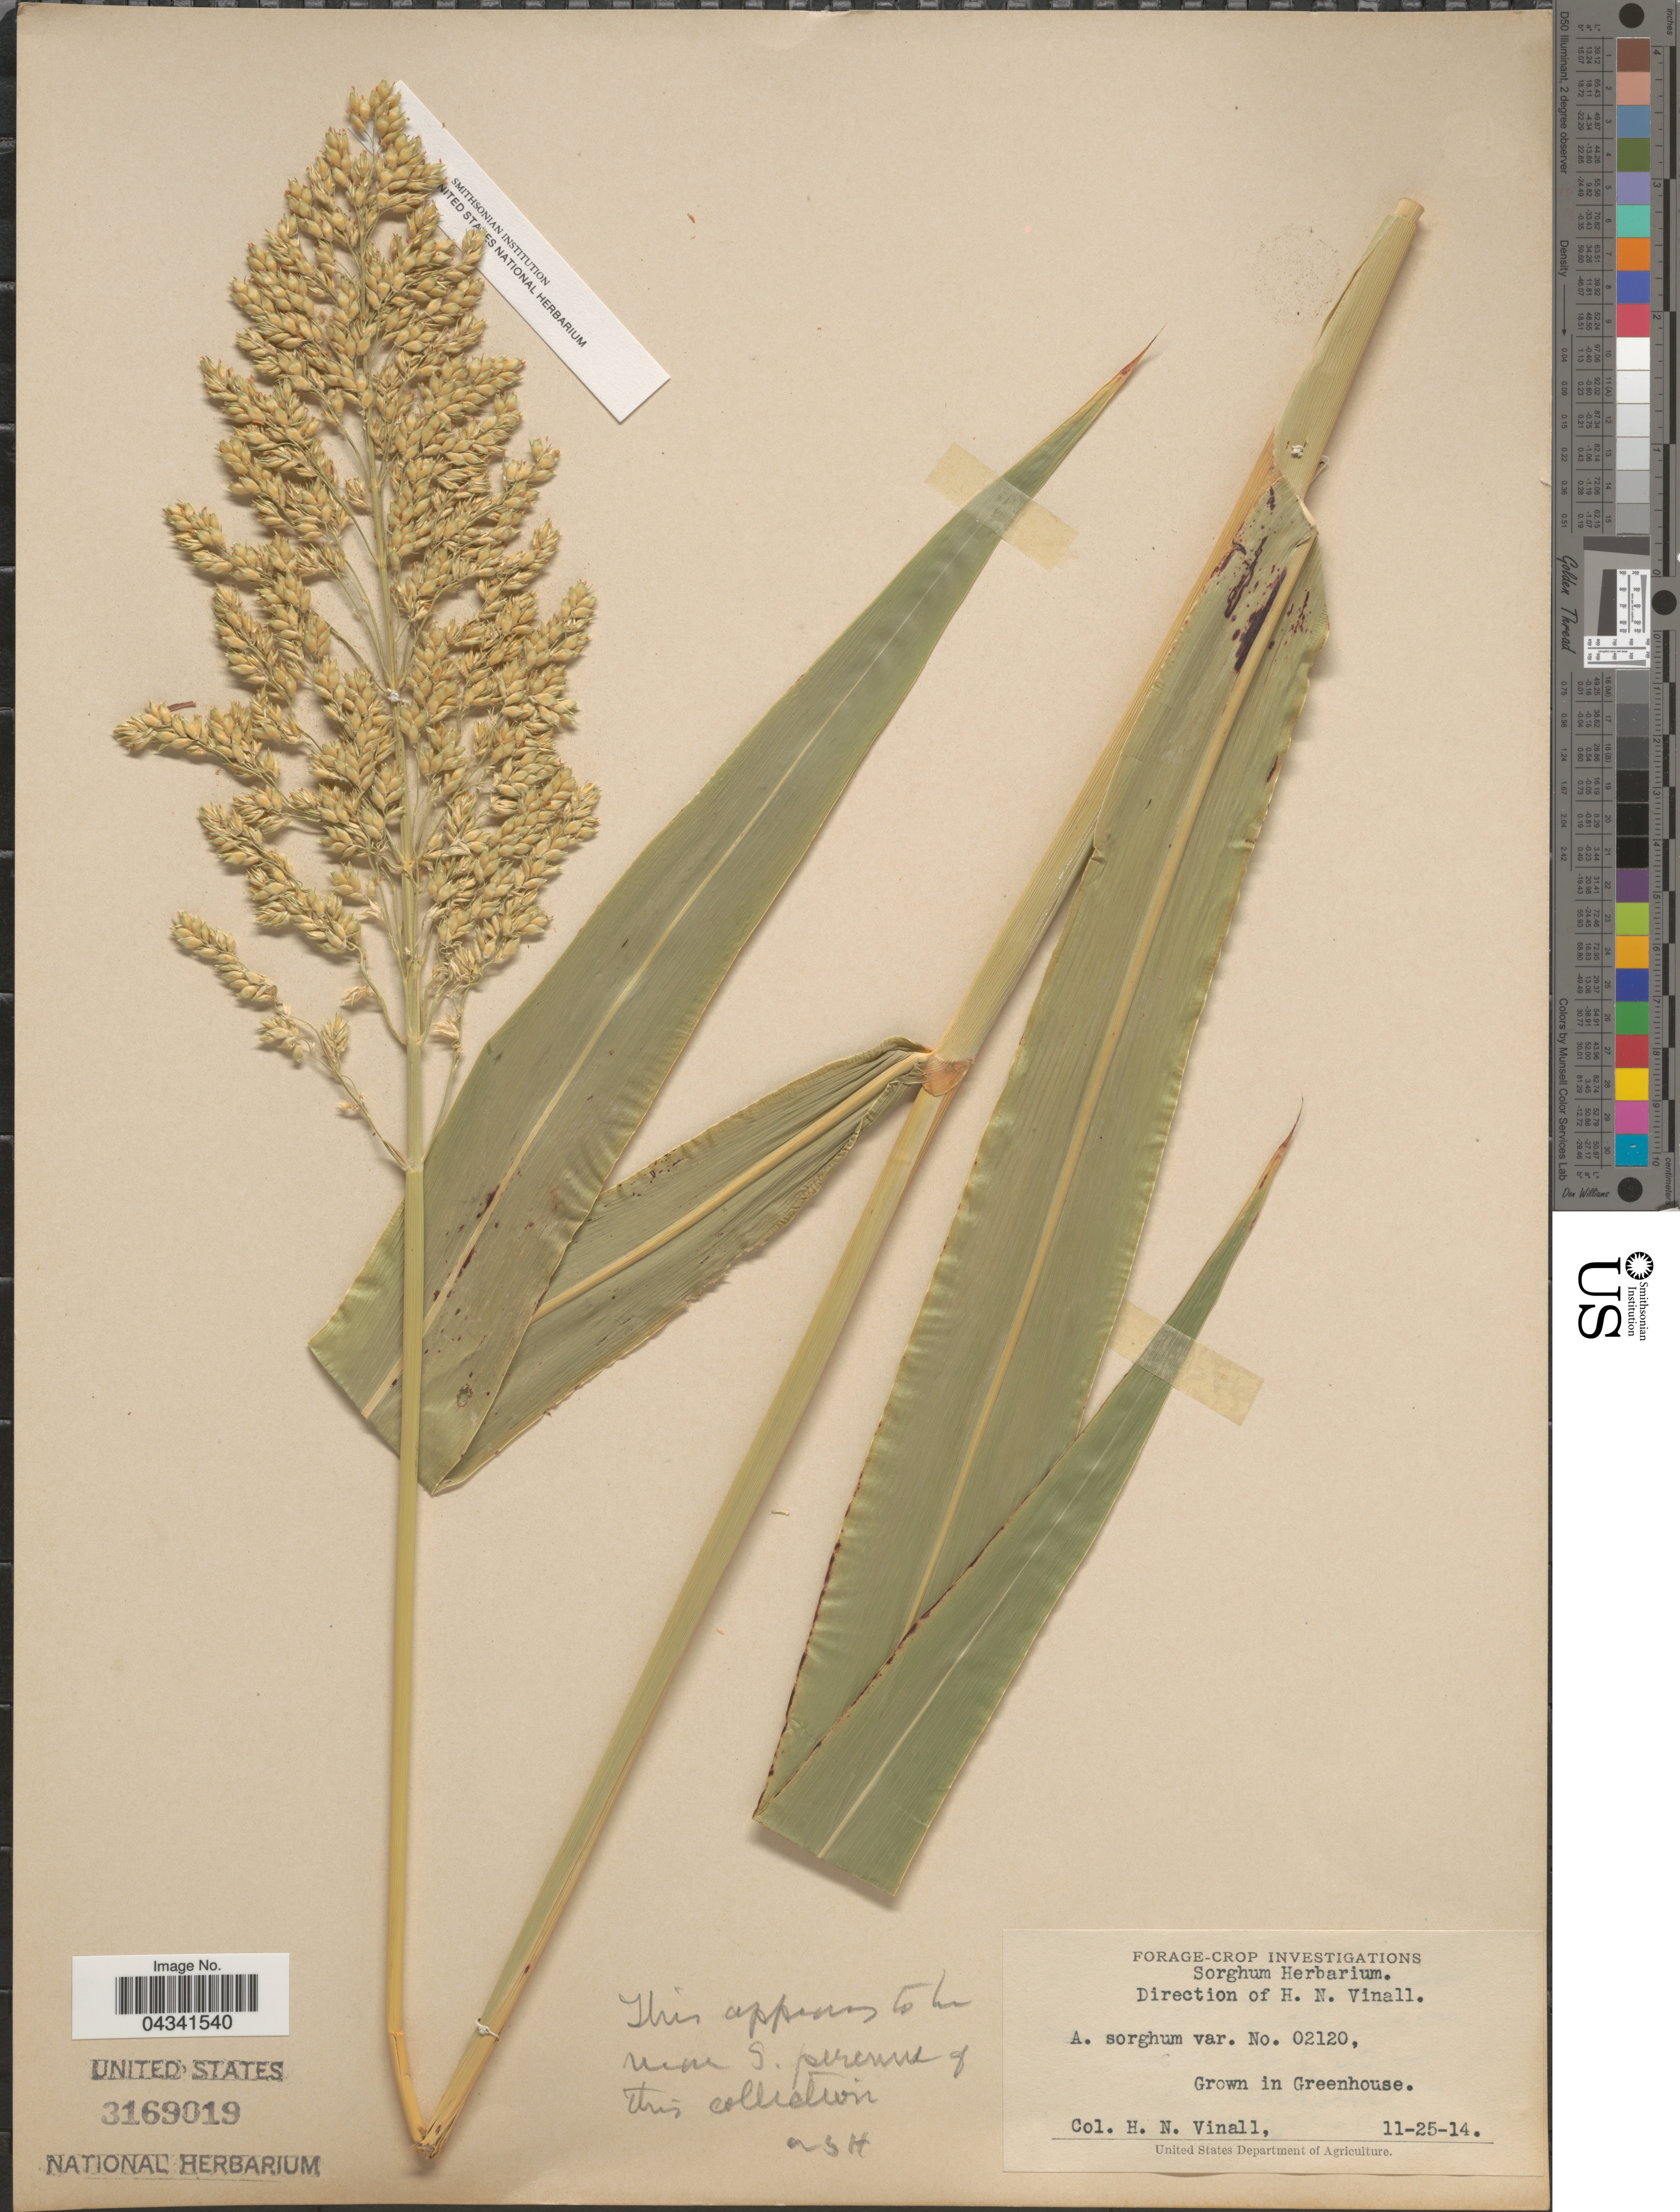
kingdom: Plantae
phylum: Tracheophyta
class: Liliopsida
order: Poales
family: Poaceae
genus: Sorghum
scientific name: Sorghum sp.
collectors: H. Vinall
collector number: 02120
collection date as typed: Transcribed d/m/y: 25/11/14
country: United States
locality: Grown in Greenhouse.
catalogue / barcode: US 3169019